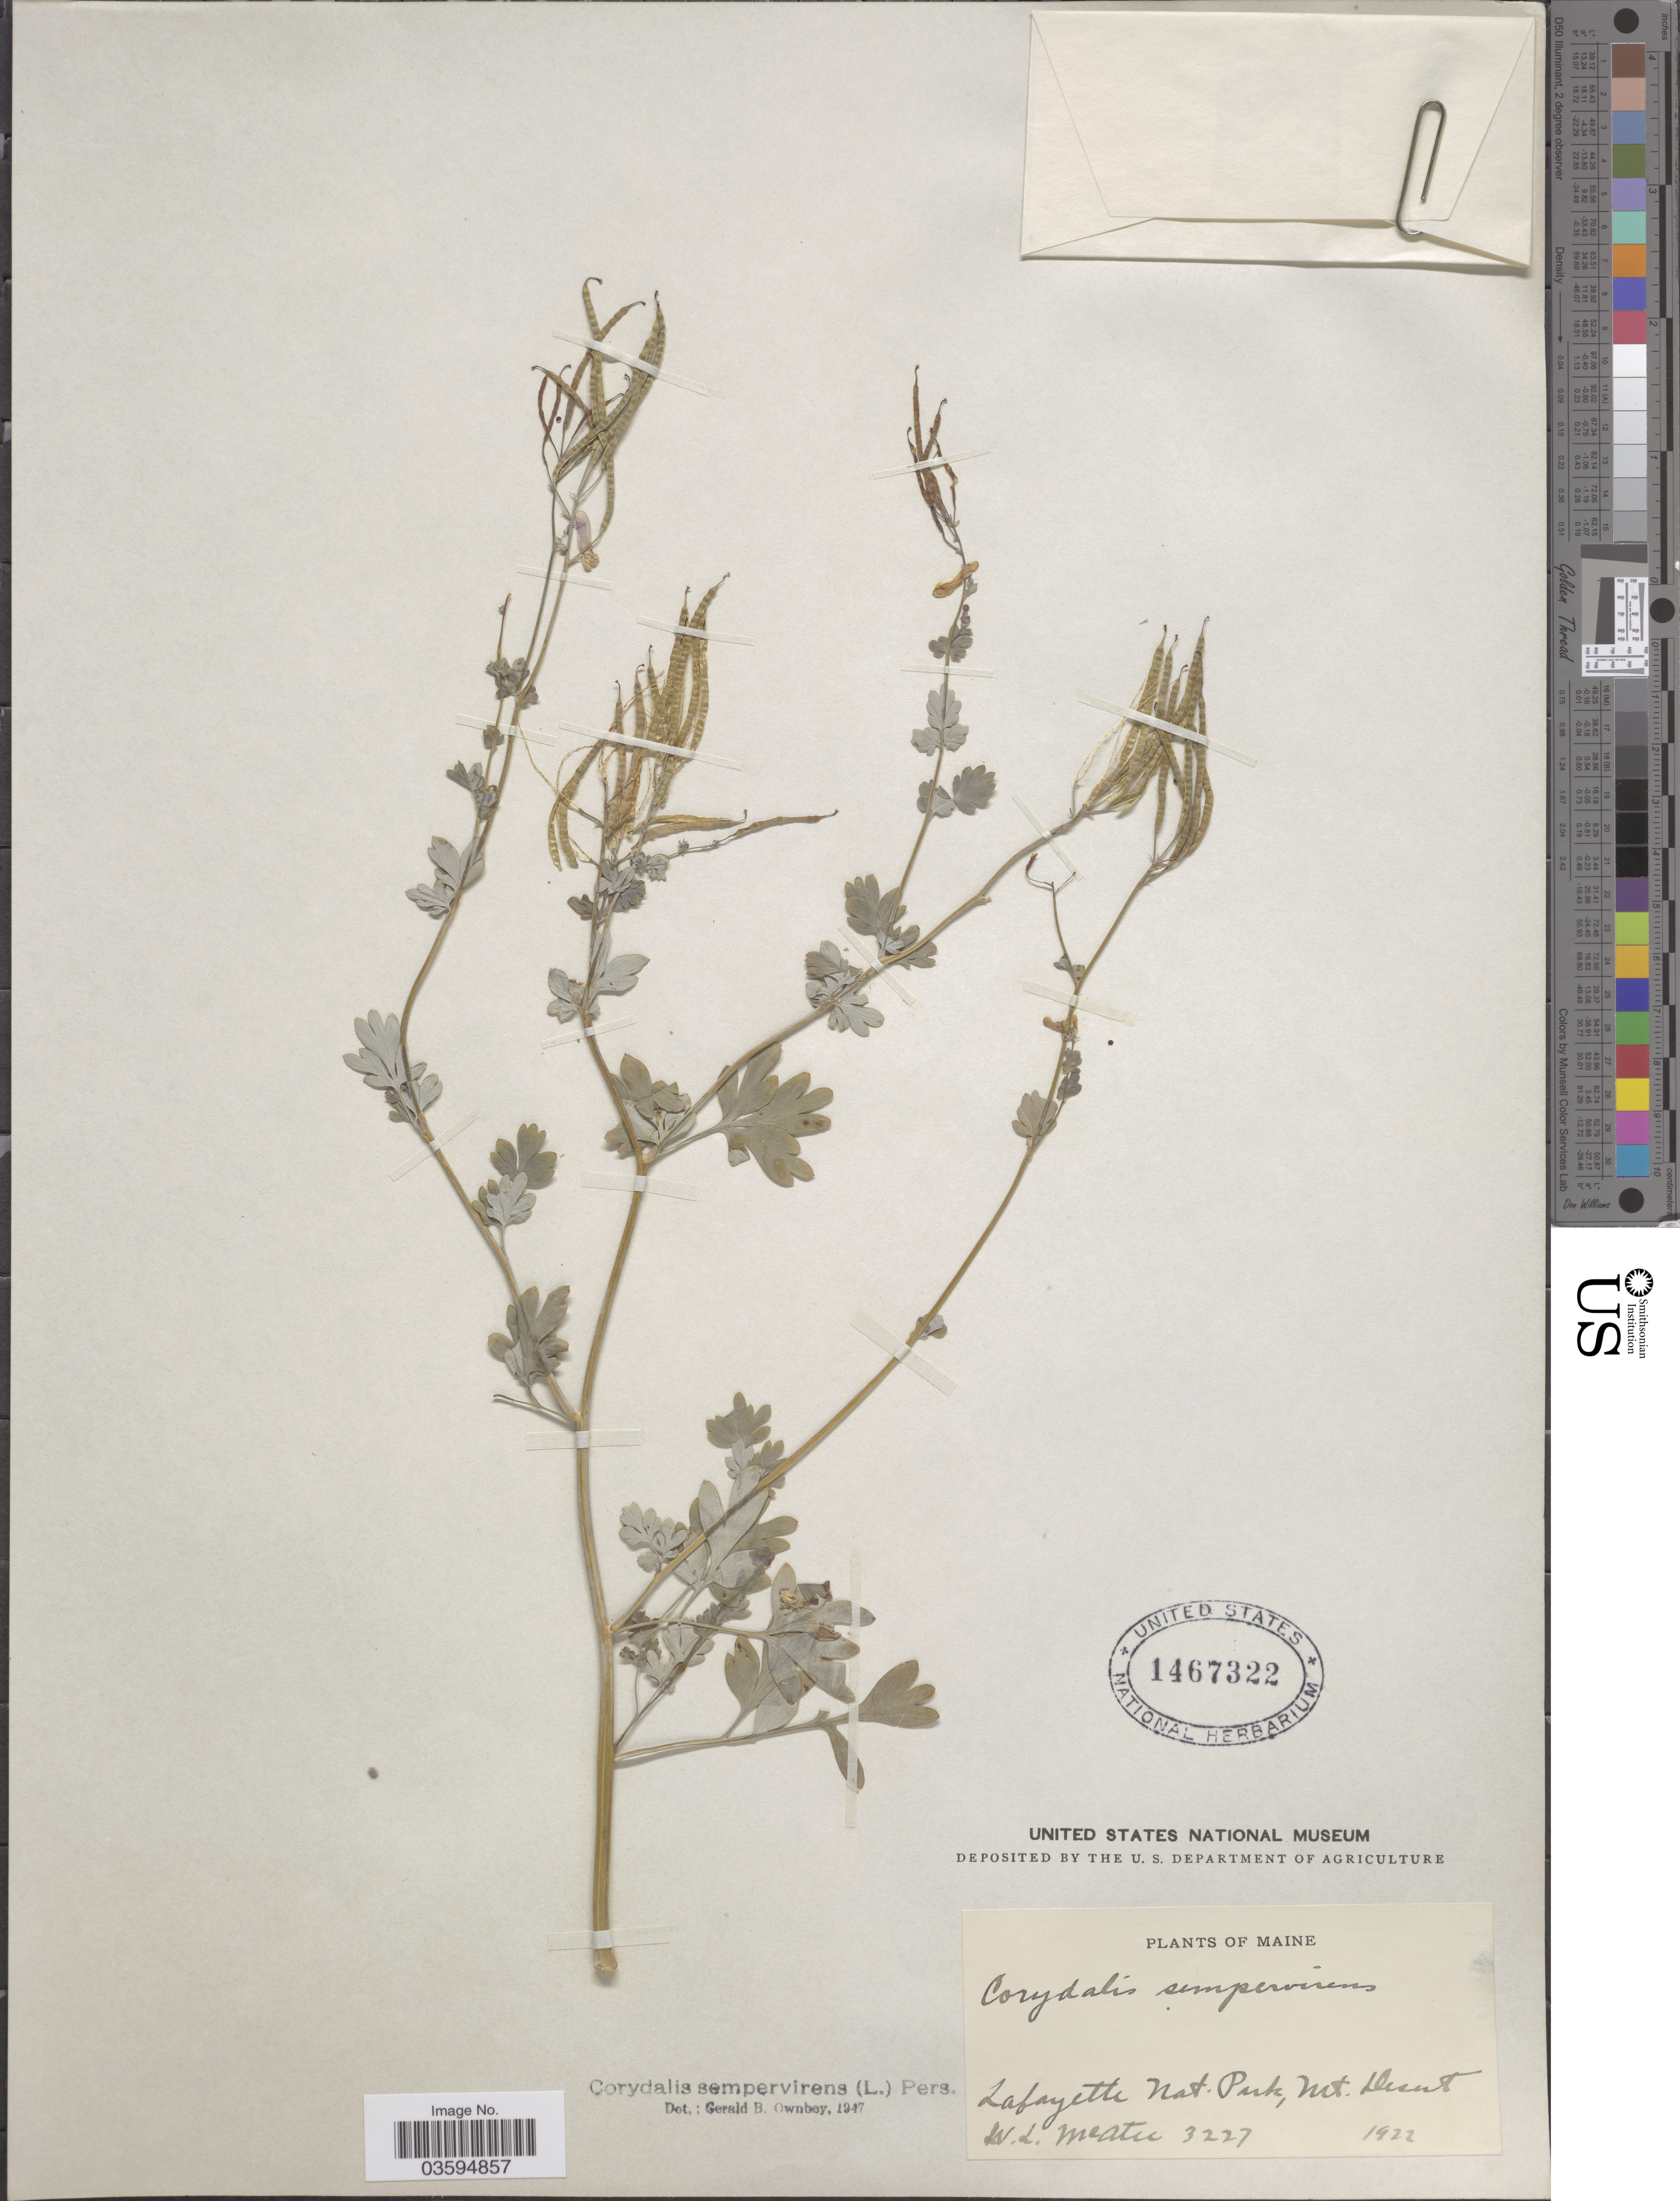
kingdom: Plantae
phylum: Tracheophyta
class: Magnoliopsida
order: Ranunculales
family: Papaveraceae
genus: Capnoides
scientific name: Capnoides sempervirens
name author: (L.) Borkh.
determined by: Strong, M. T., (US), Smithsonian Institution - National Museum of Natural History (UNITED STATES)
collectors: W. McAtee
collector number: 3227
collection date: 1922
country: United States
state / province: Maine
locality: Lafayette Nat. Park, Mt. Desert.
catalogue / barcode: US 1467322